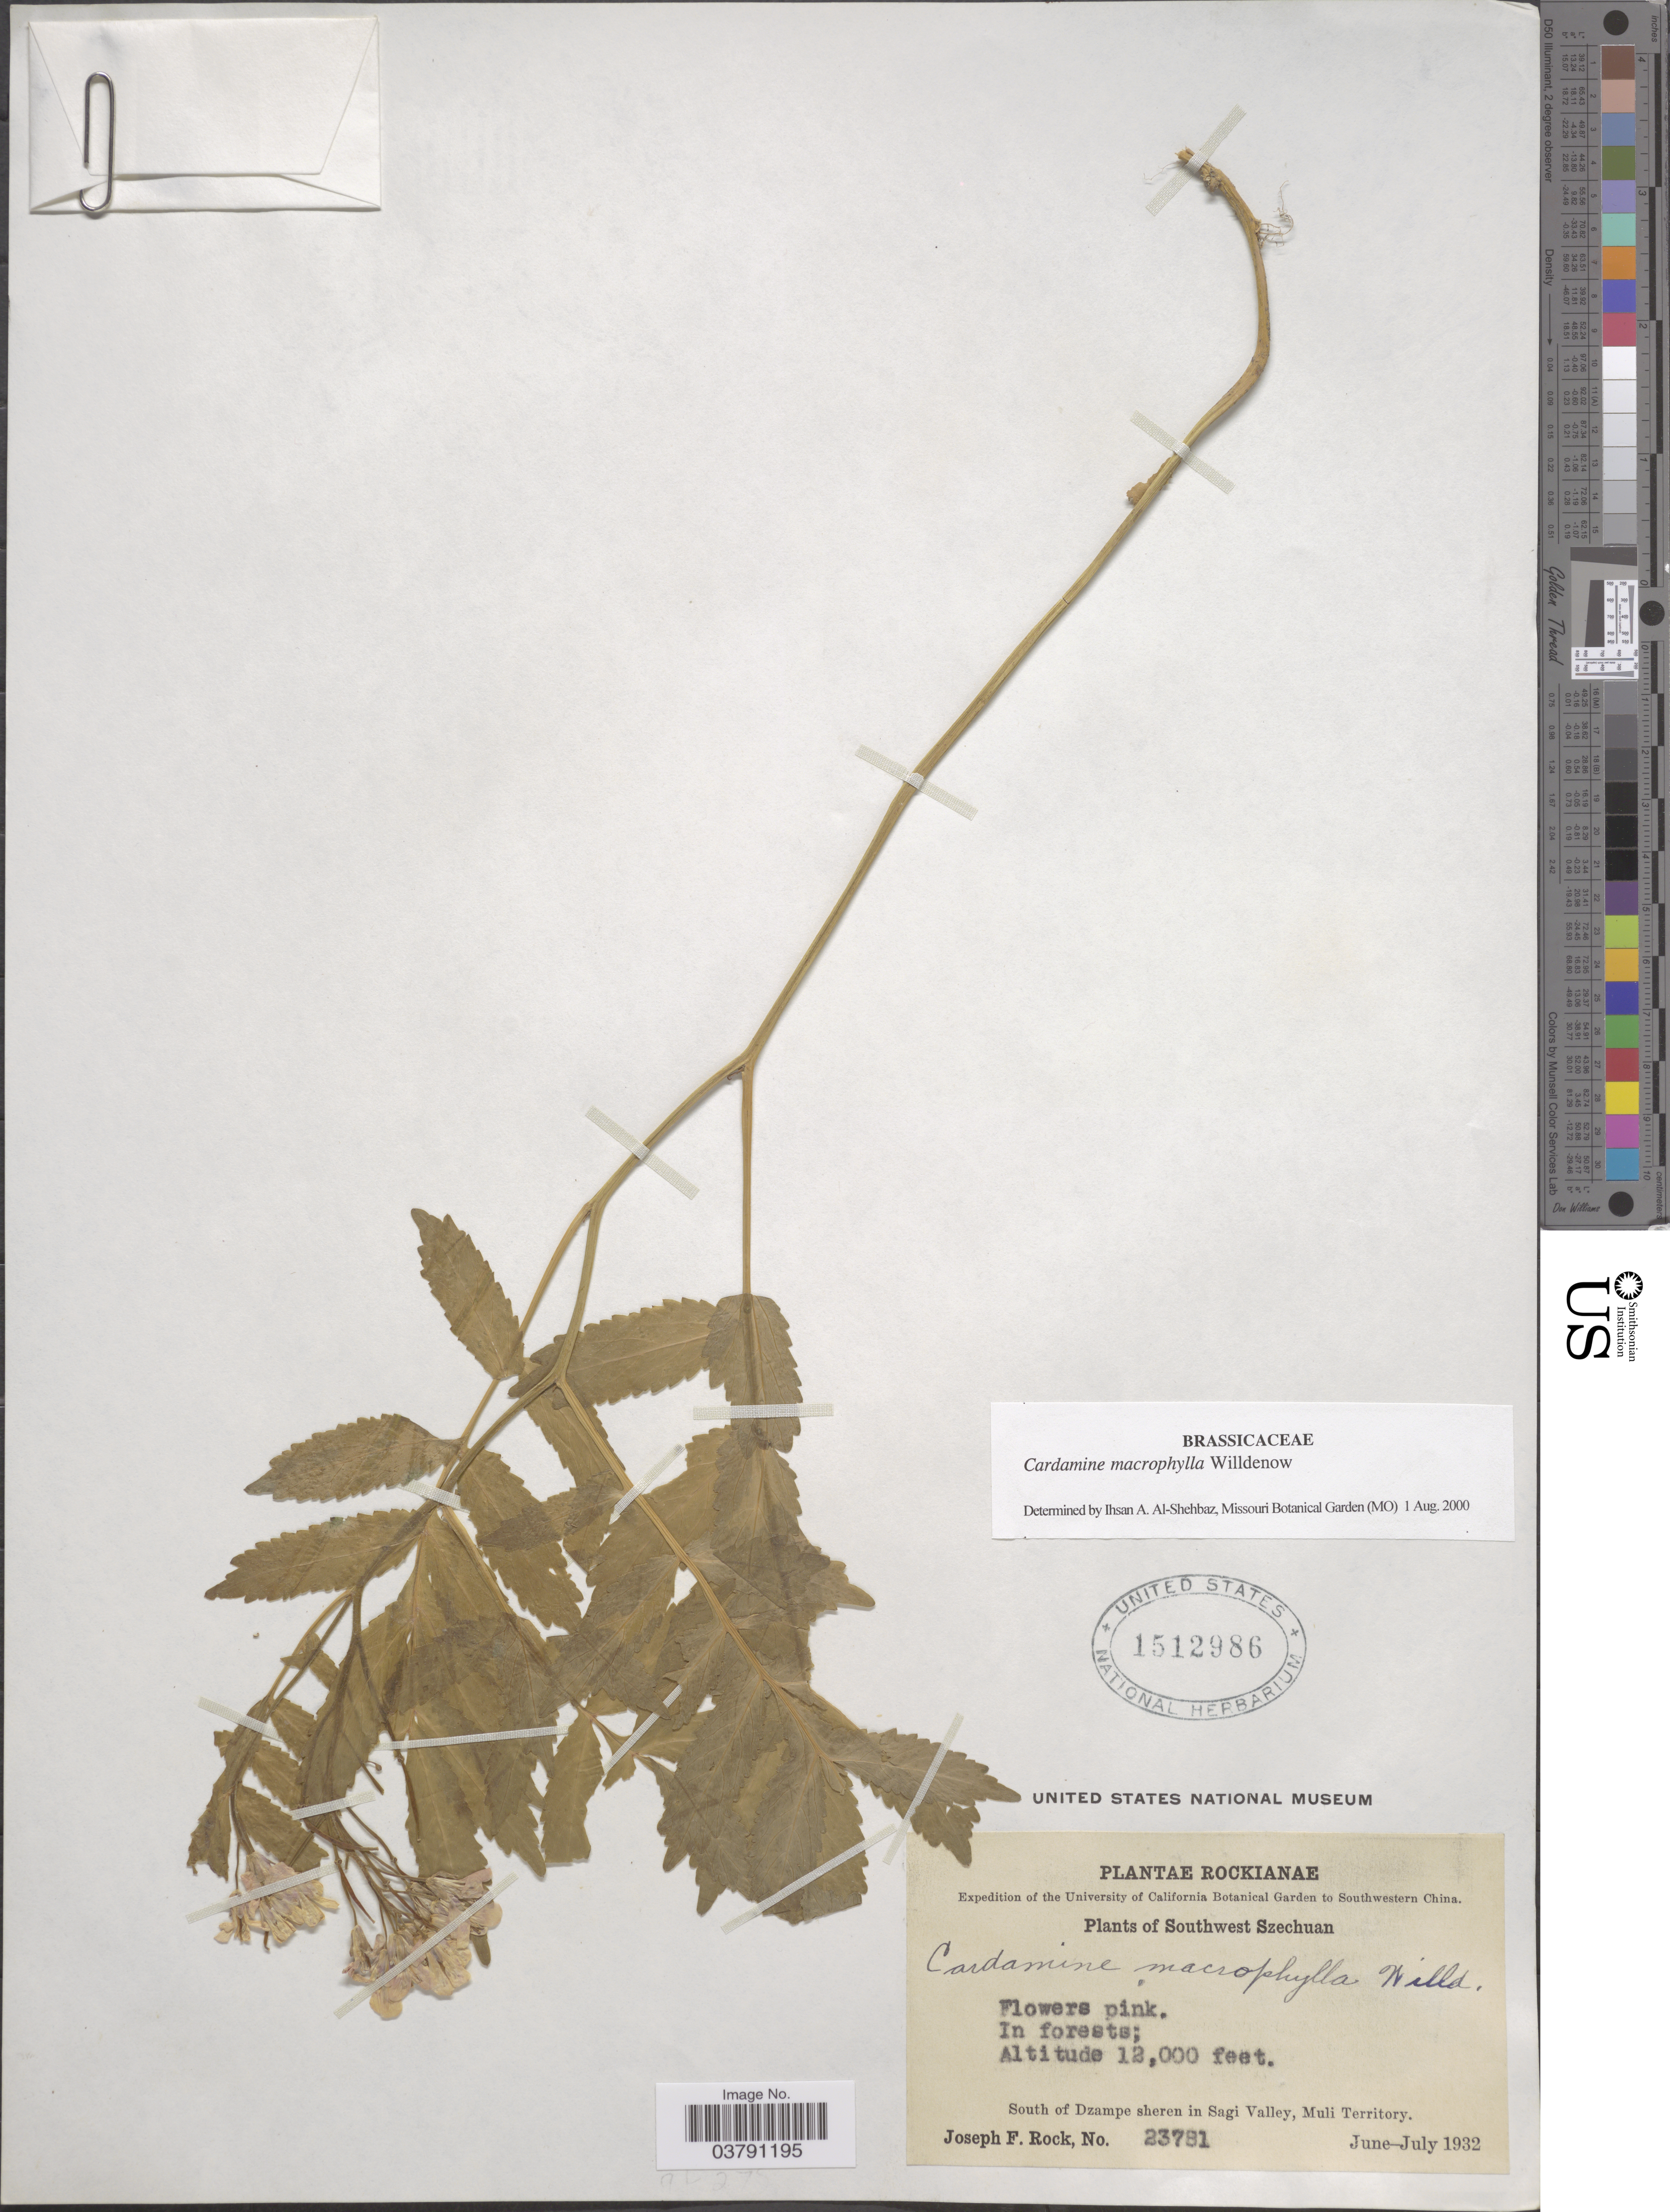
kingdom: Plantae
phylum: Tracheophyta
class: Magnoliopsida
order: Brassicales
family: Brassicaceae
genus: Cardamine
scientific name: Cardamine macrophylla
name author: Willd.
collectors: J. F. Rock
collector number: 23781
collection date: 1932-06/1932-07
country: China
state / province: Sichuan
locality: Southwest Szechuan. South of Dzampe sheren in Sagi Valley, Muli Territory.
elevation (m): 3658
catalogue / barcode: US 1512986